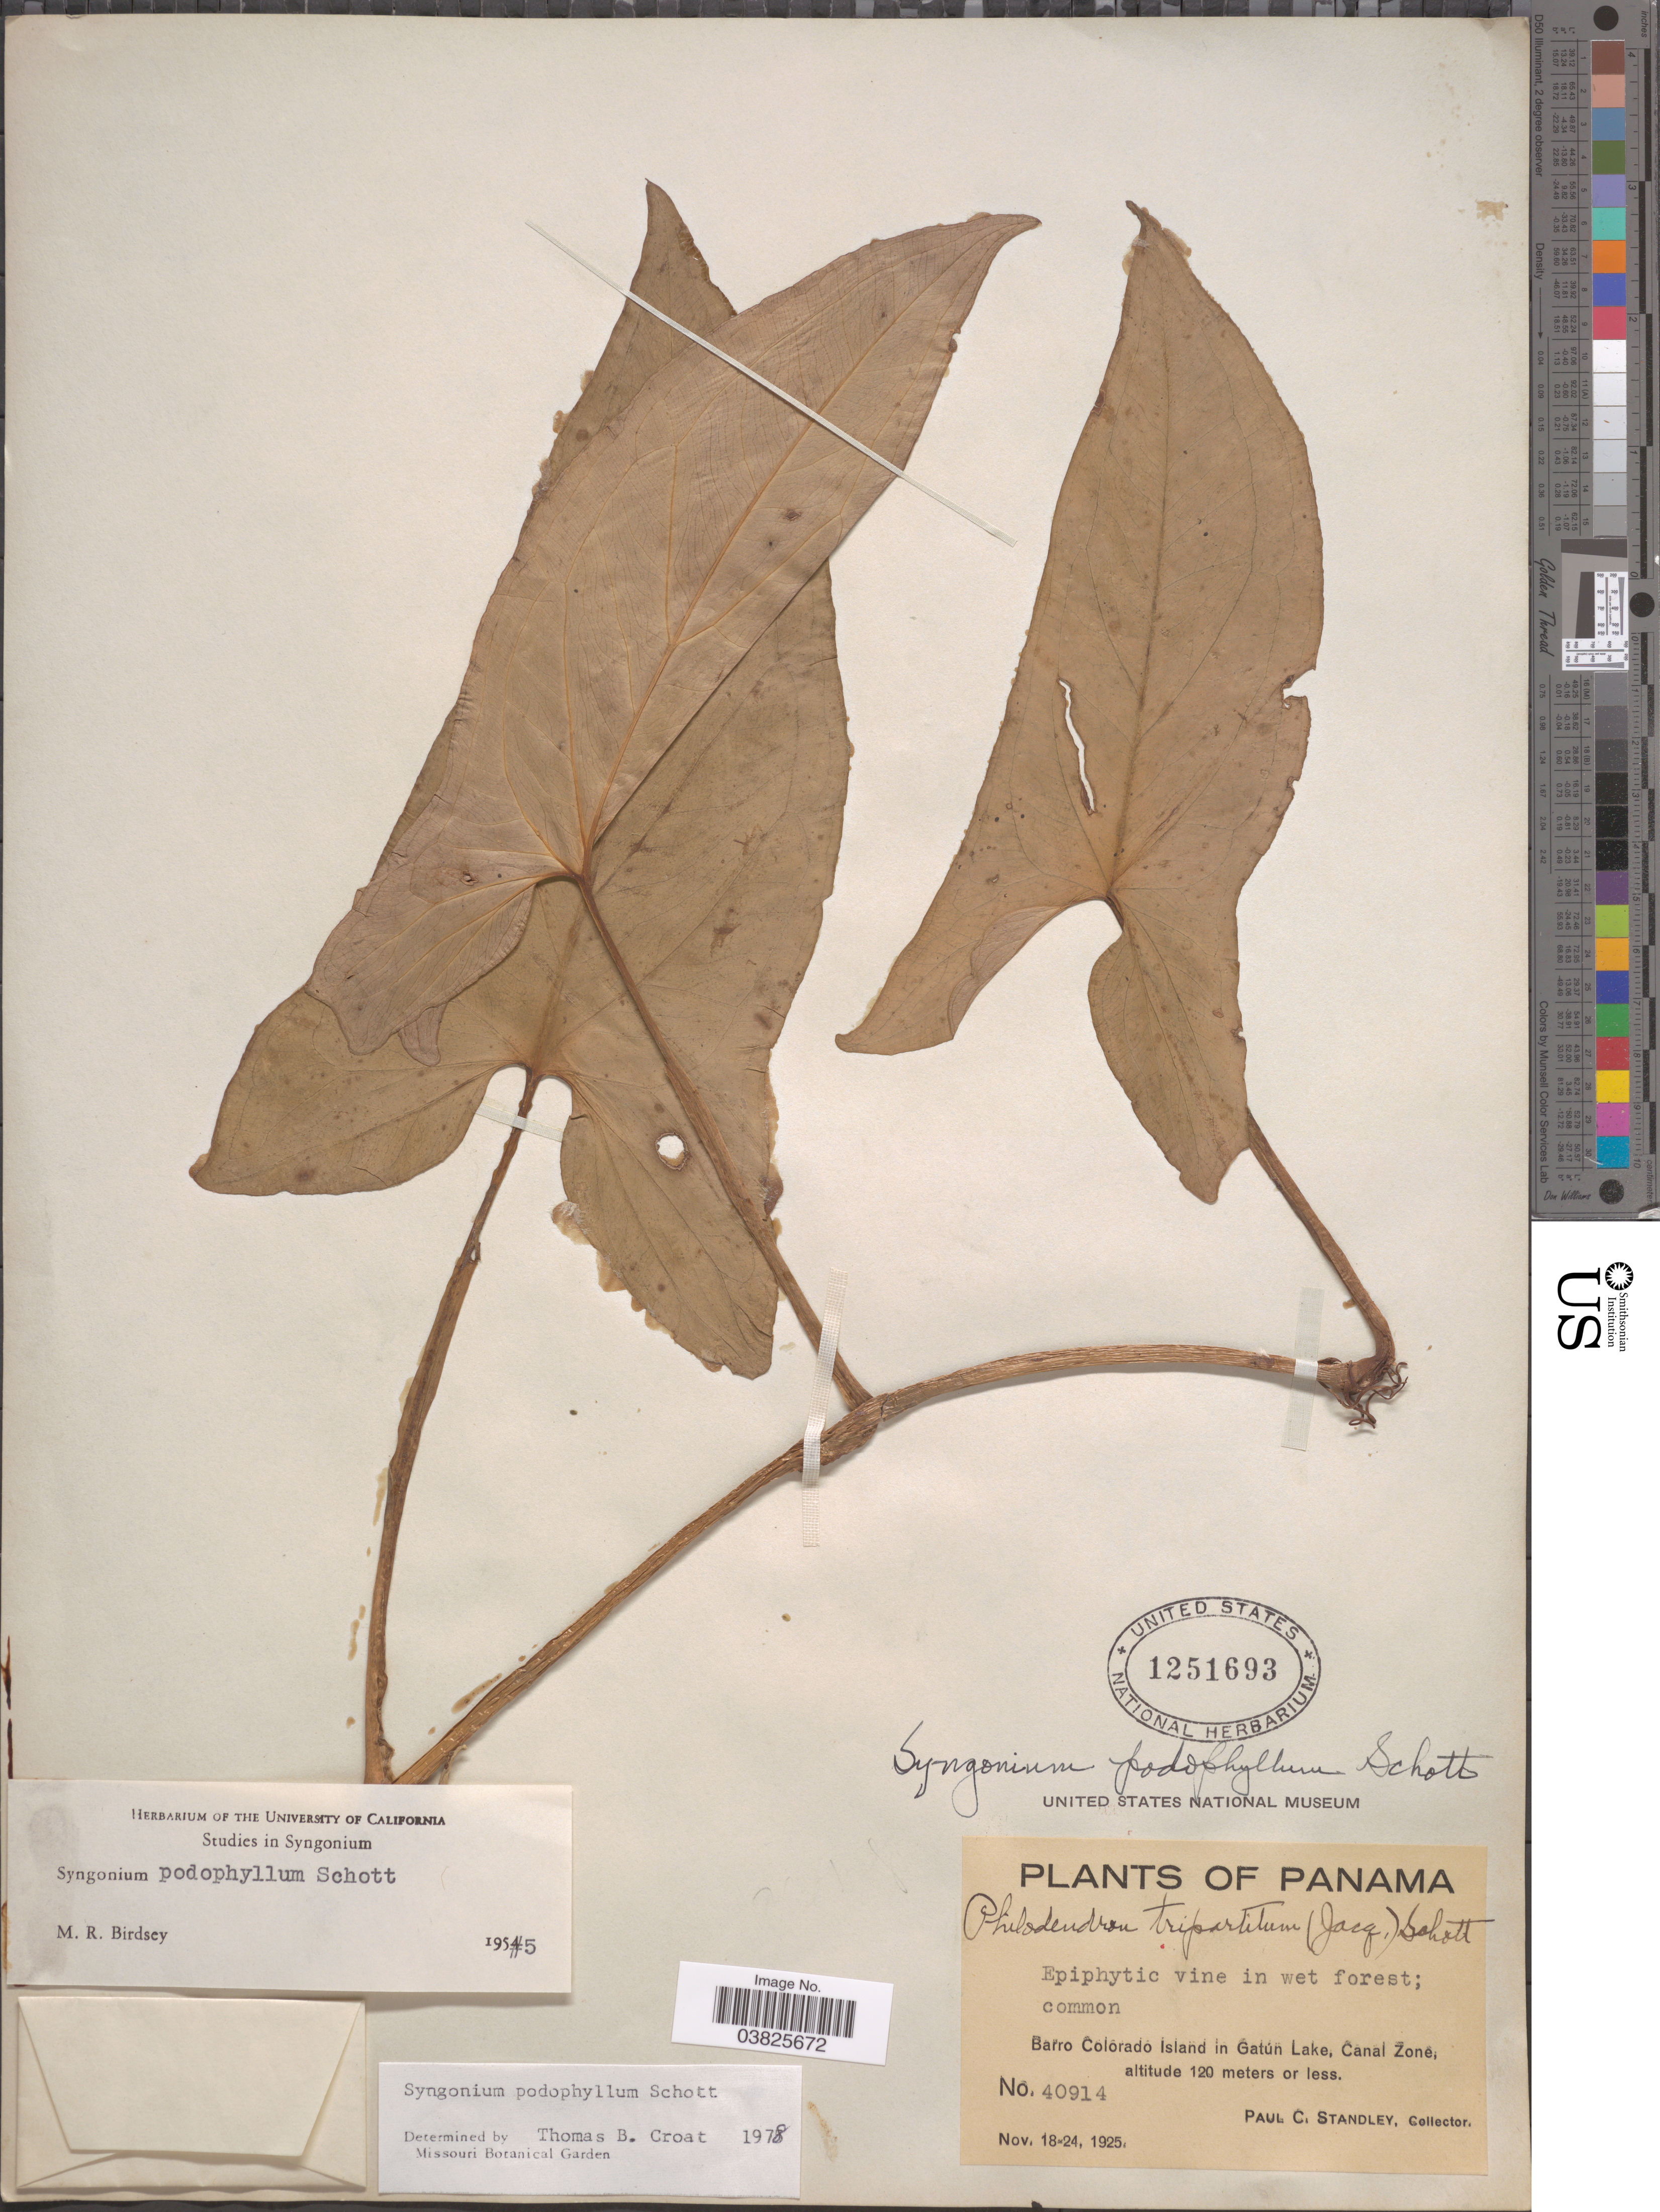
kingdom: Plantae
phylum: Tracheophyta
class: Liliopsida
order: Alismatales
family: Araceae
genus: Syngonium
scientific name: Syngonium podophyllum 'Lemon-Lime'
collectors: P. C. Standley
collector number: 40914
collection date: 1925-11-18/1925-11-24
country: Panama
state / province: Panamá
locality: Barro Colorado Island in Gatún Lake, Canal Zone.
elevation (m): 120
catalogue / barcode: US 1251693